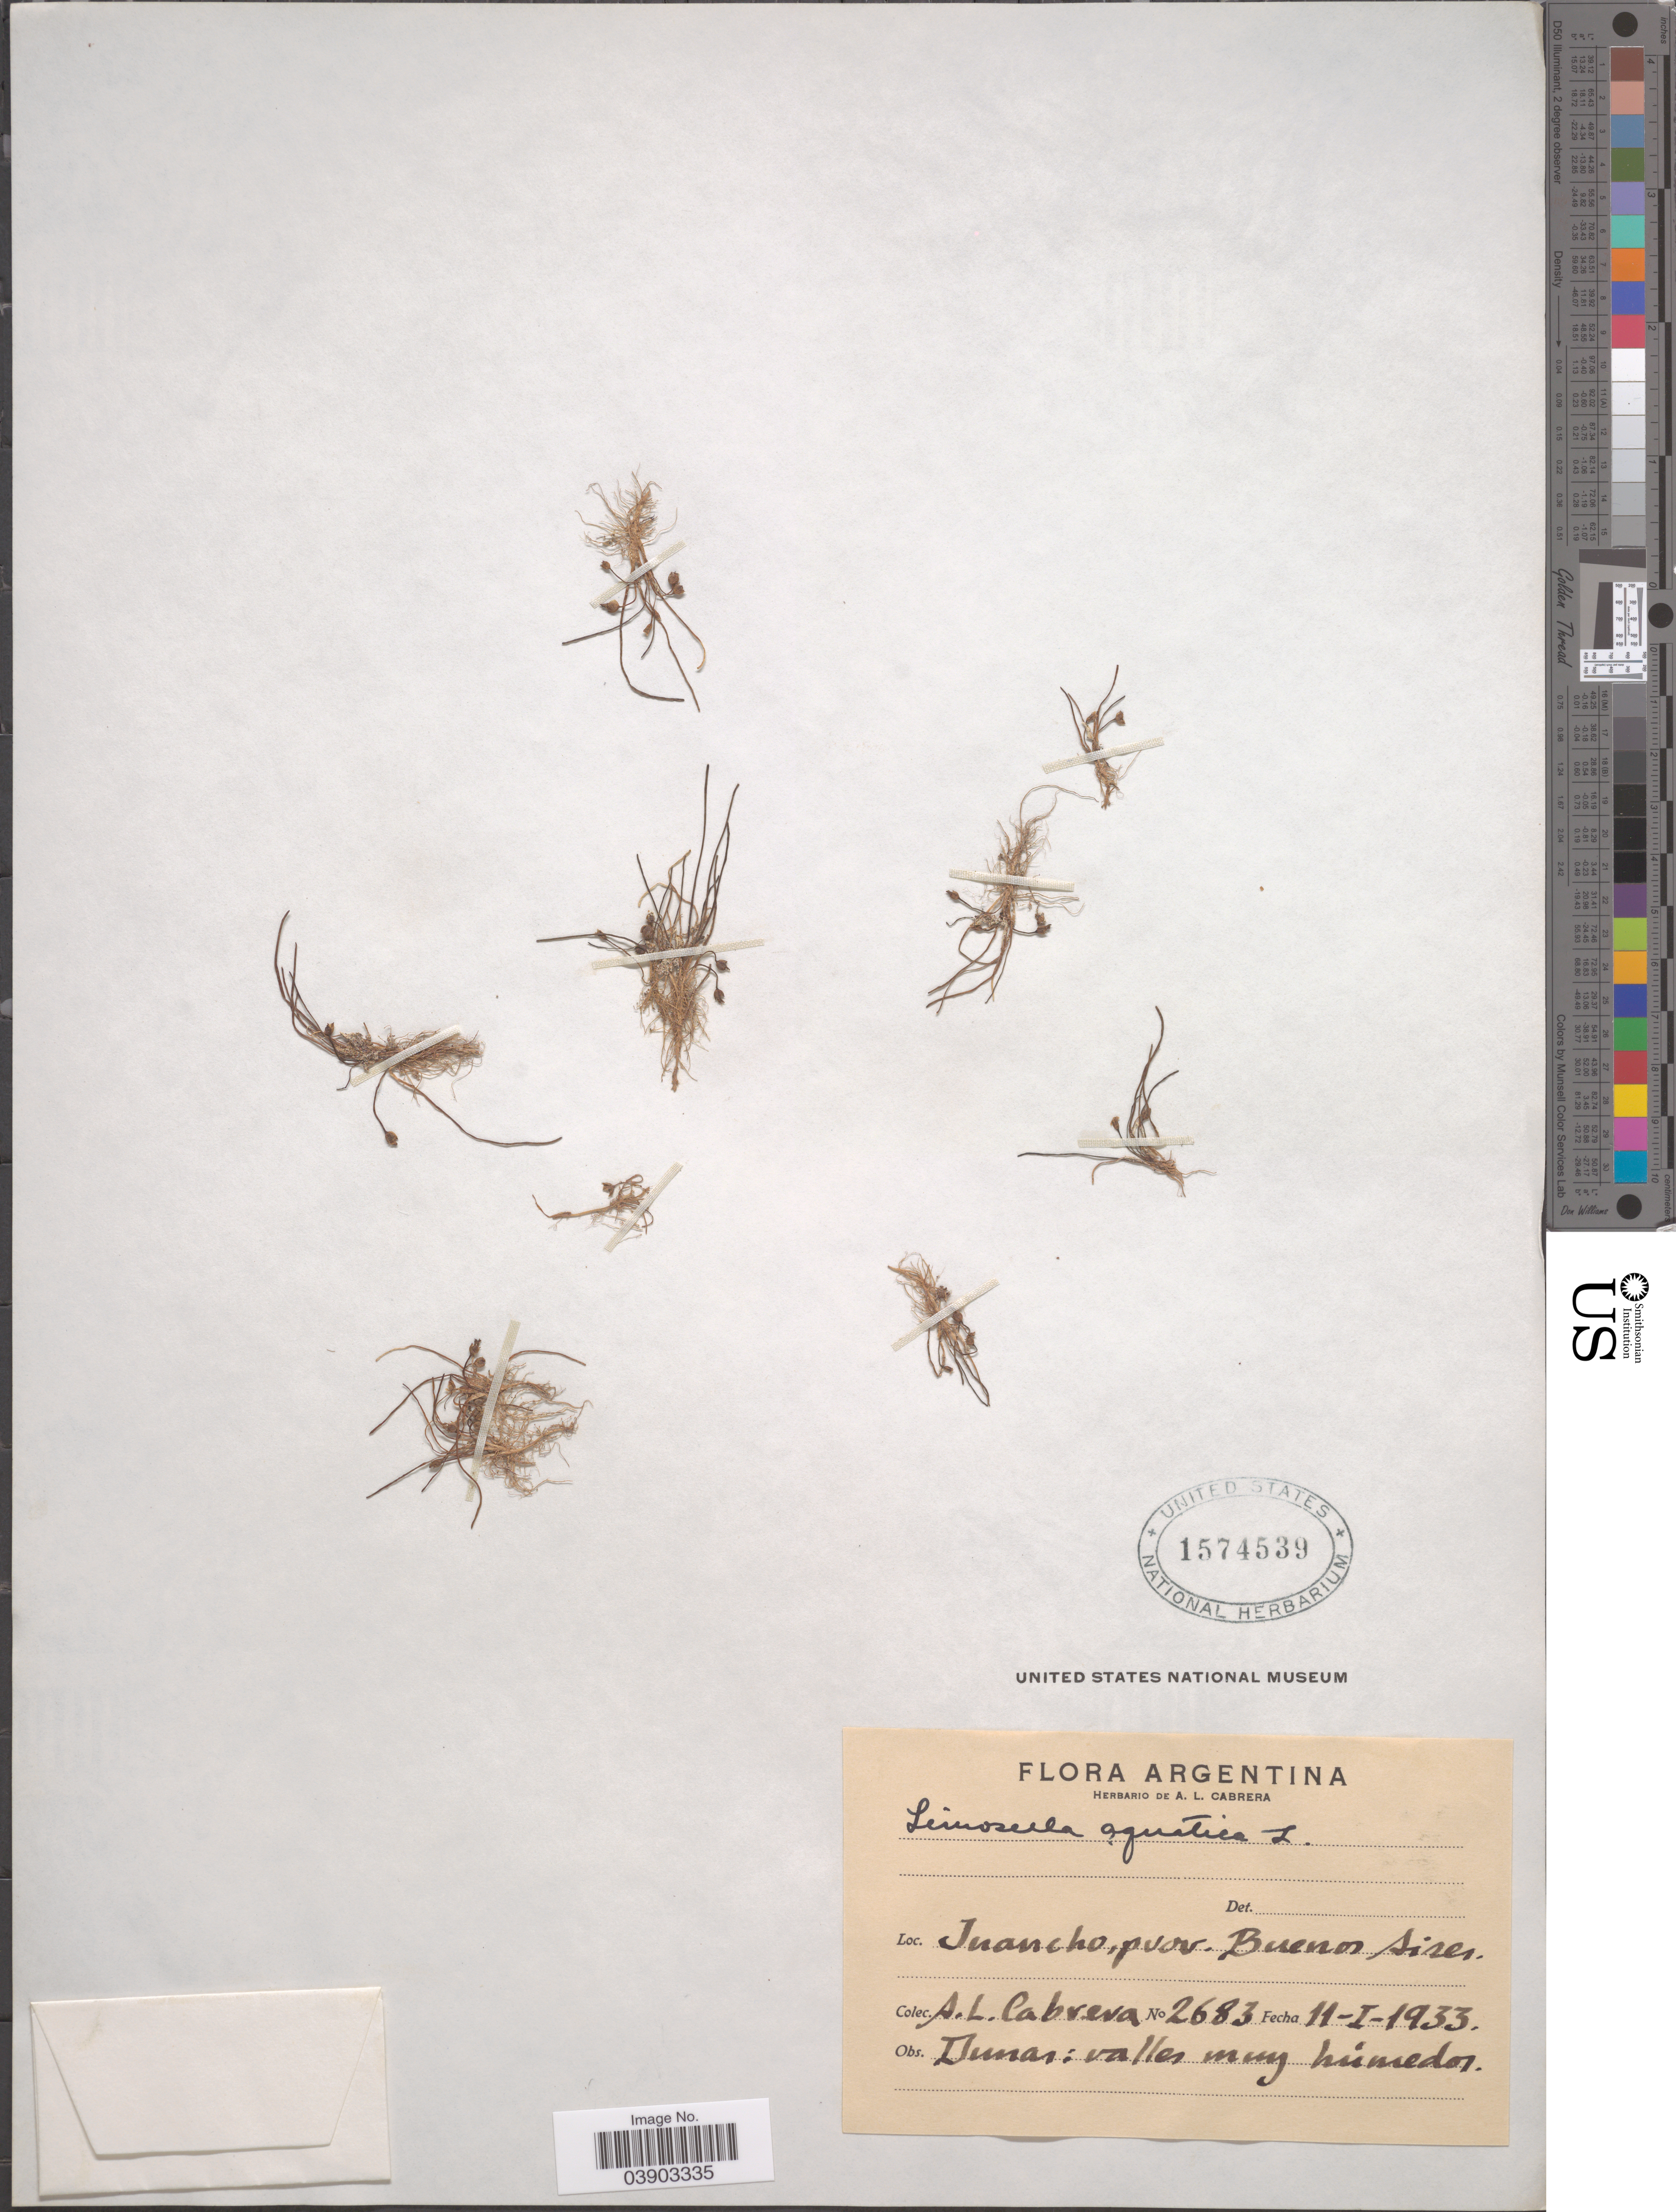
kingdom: Plantae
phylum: Tracheophyta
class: Magnoliopsida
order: Lamiales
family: Scrophulariaceae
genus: Limosella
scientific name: Limosella aquatica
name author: L.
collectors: A. L. Cabrera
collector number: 2683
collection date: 1933-01-11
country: Argentina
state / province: Buenos Aires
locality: Juancho, prov. Buenos Aires.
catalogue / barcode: US 1574539